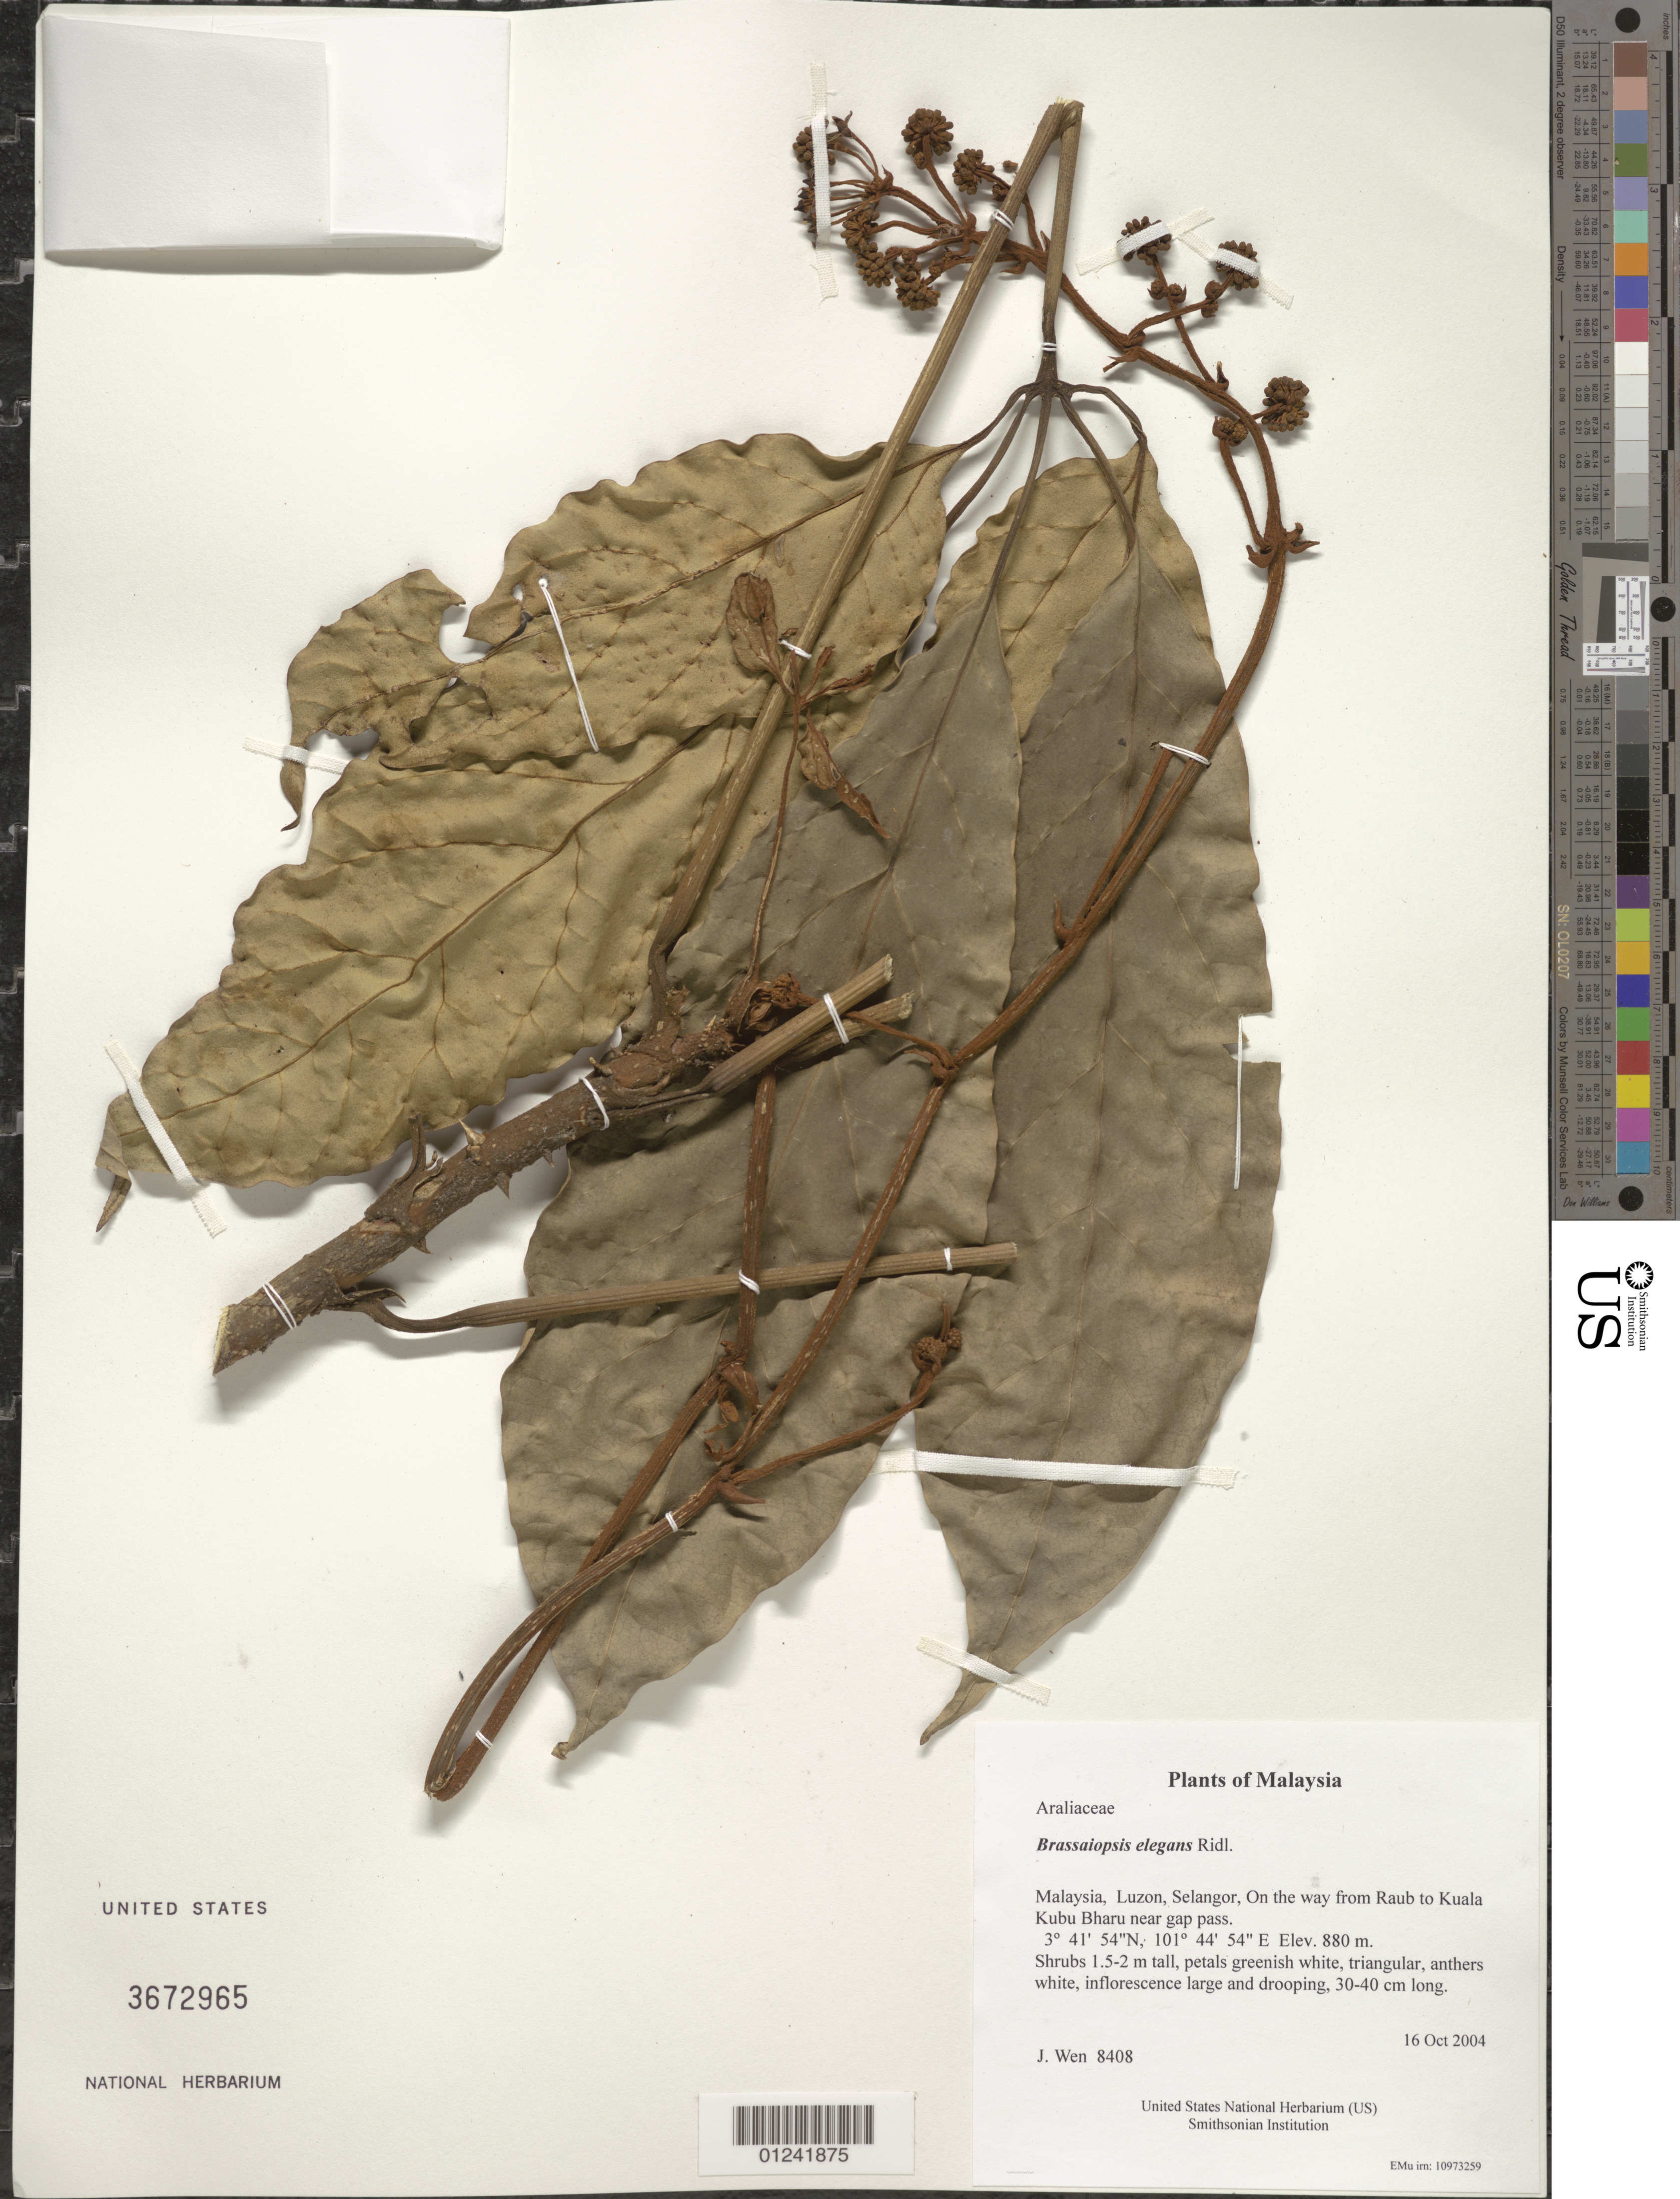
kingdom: Plantae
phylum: Tracheophyta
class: Magnoliopsida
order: Apiales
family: Araliaceae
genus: Brassaiopsis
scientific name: Brassaiopsis elegans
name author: Ridl.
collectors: J. Wen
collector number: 8408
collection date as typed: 16 Oct 2004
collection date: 2004-10-16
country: Malaysia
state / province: Selangor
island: Luzon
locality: On the way from Raub to Kuala Kubu Bharu near gap pass.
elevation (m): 880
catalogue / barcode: US 3672965